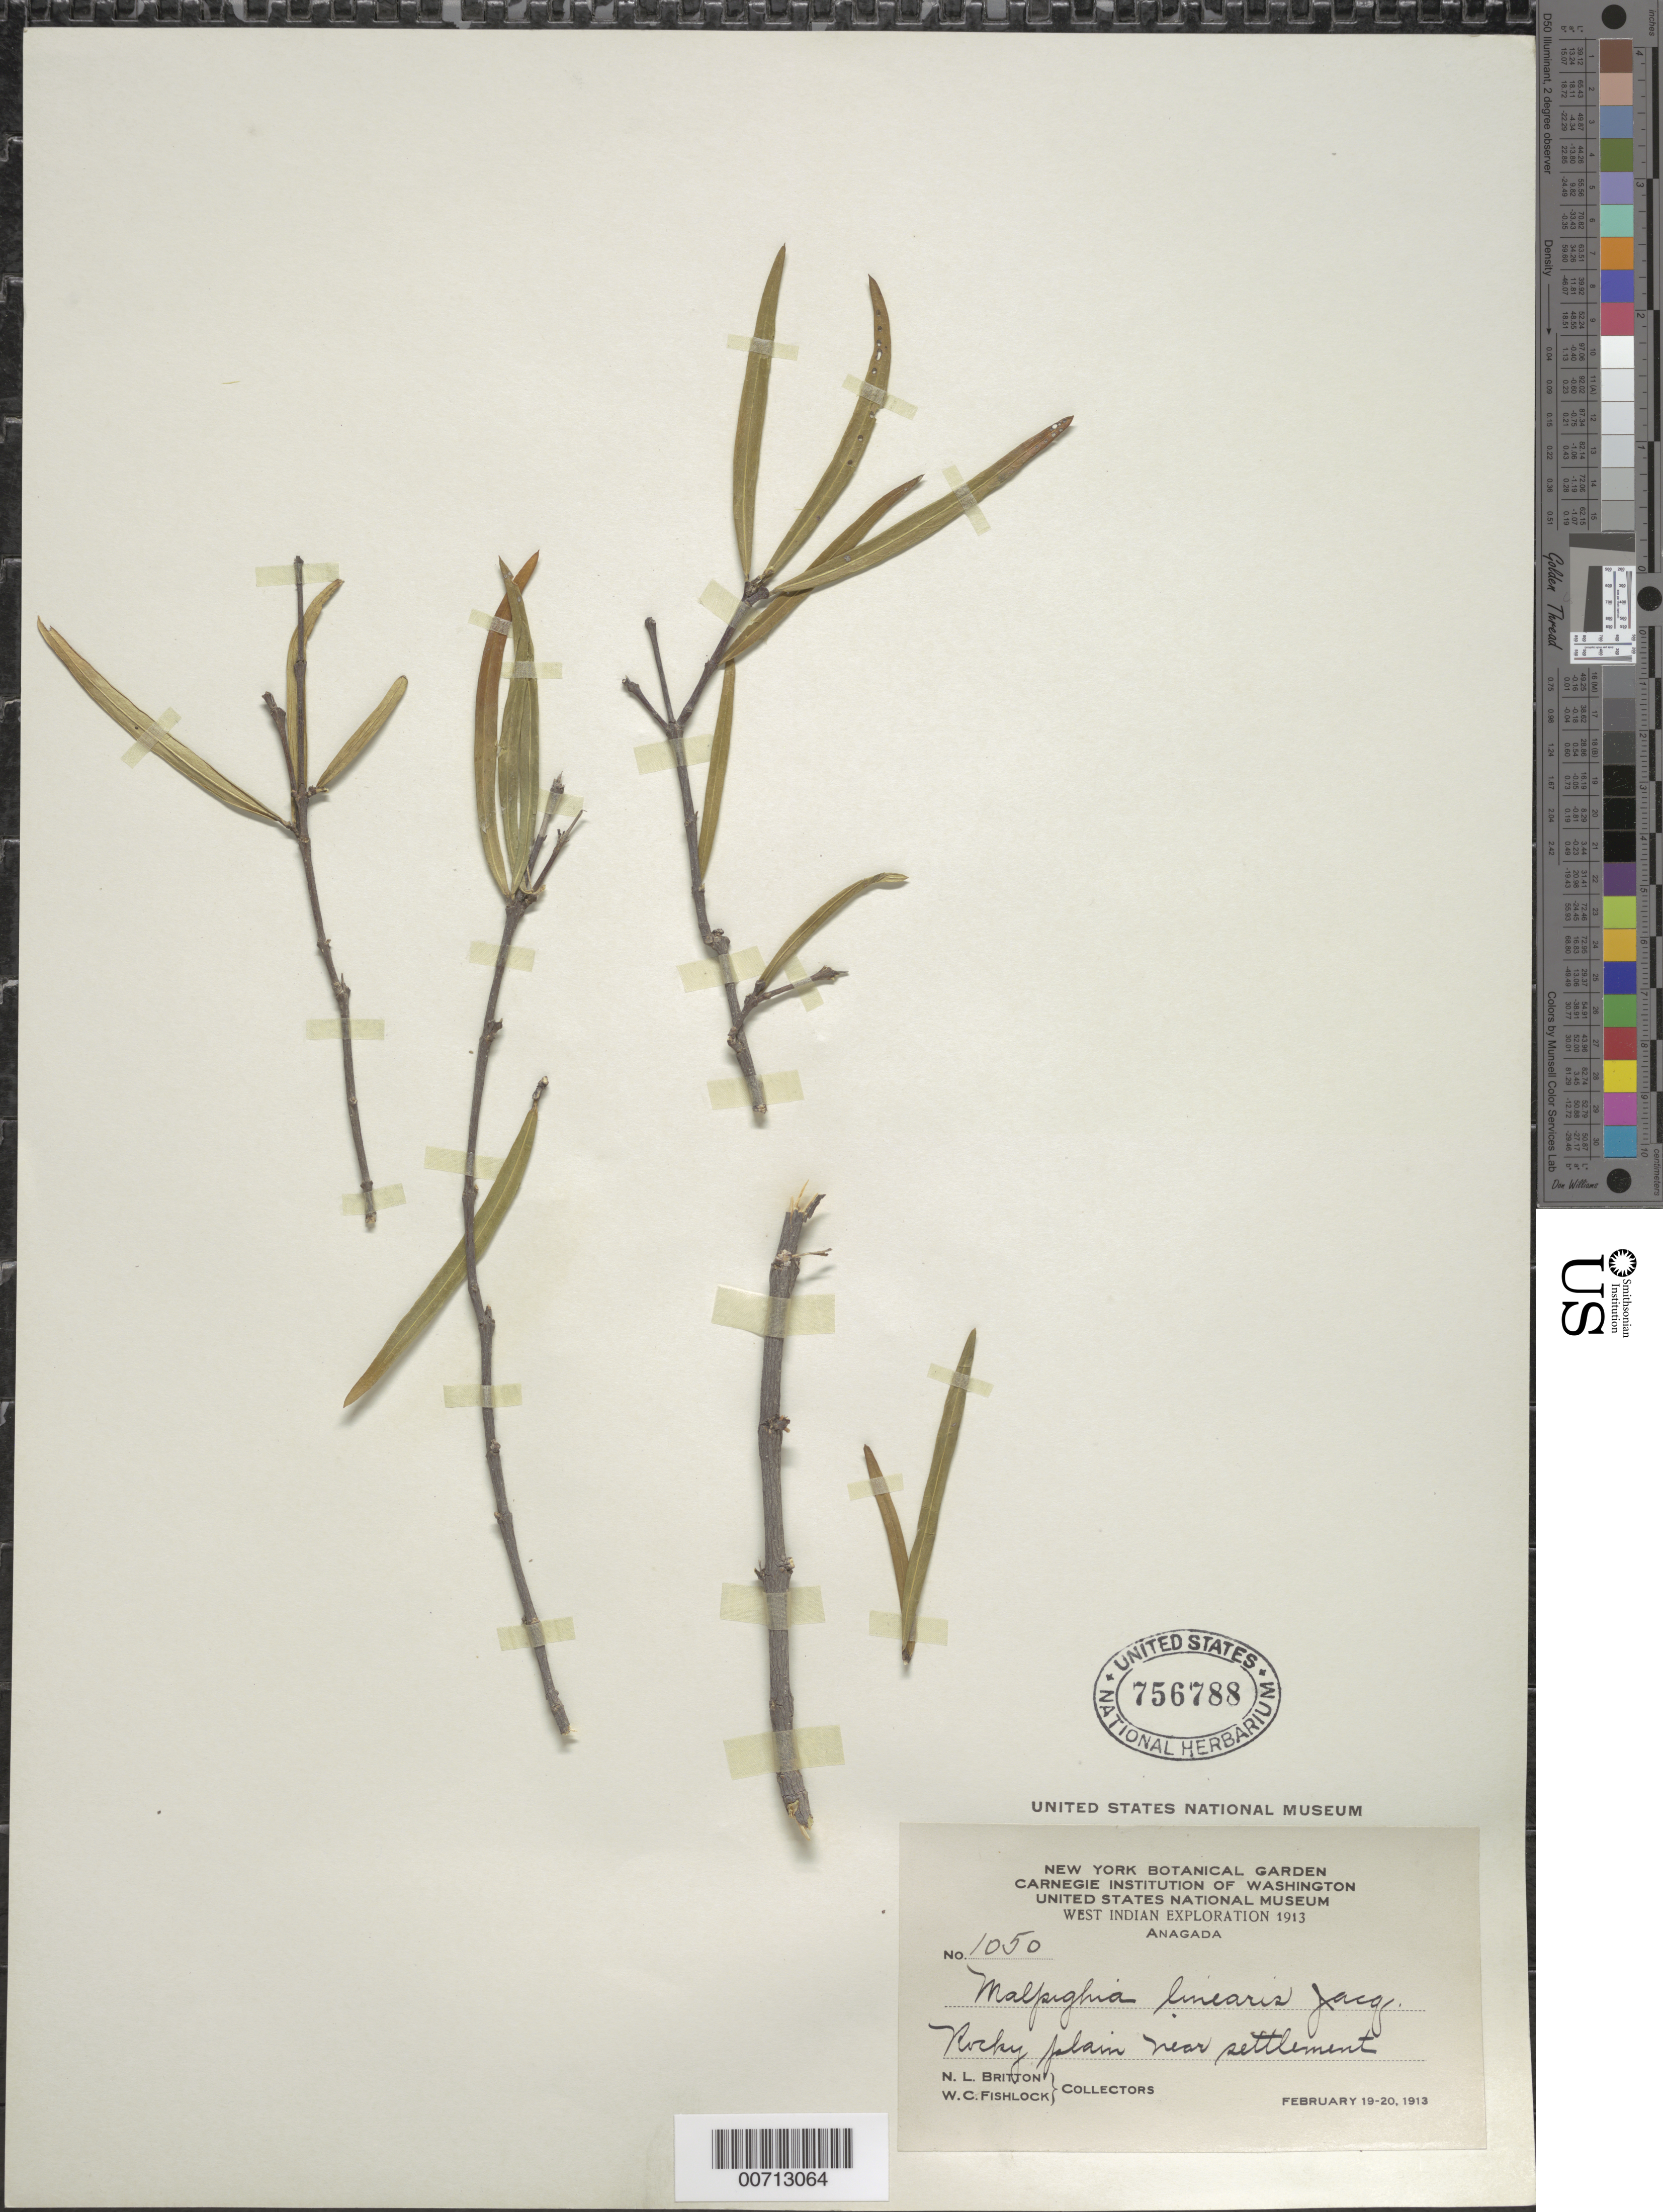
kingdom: Plantae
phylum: Tracheophyta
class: Magnoliopsida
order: Malpighiales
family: Malpighiaceae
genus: Malpighia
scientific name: Malpighia linearis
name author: Jacq.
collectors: N. Britton & W. Fishlock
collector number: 1050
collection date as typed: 19 Feb 1913 and 20 Feb 1913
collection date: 1913-02-19,1913-02-20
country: British Virgin Islands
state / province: Anegada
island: Anegada Island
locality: Settlement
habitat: Rocky plain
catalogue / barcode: US 756788